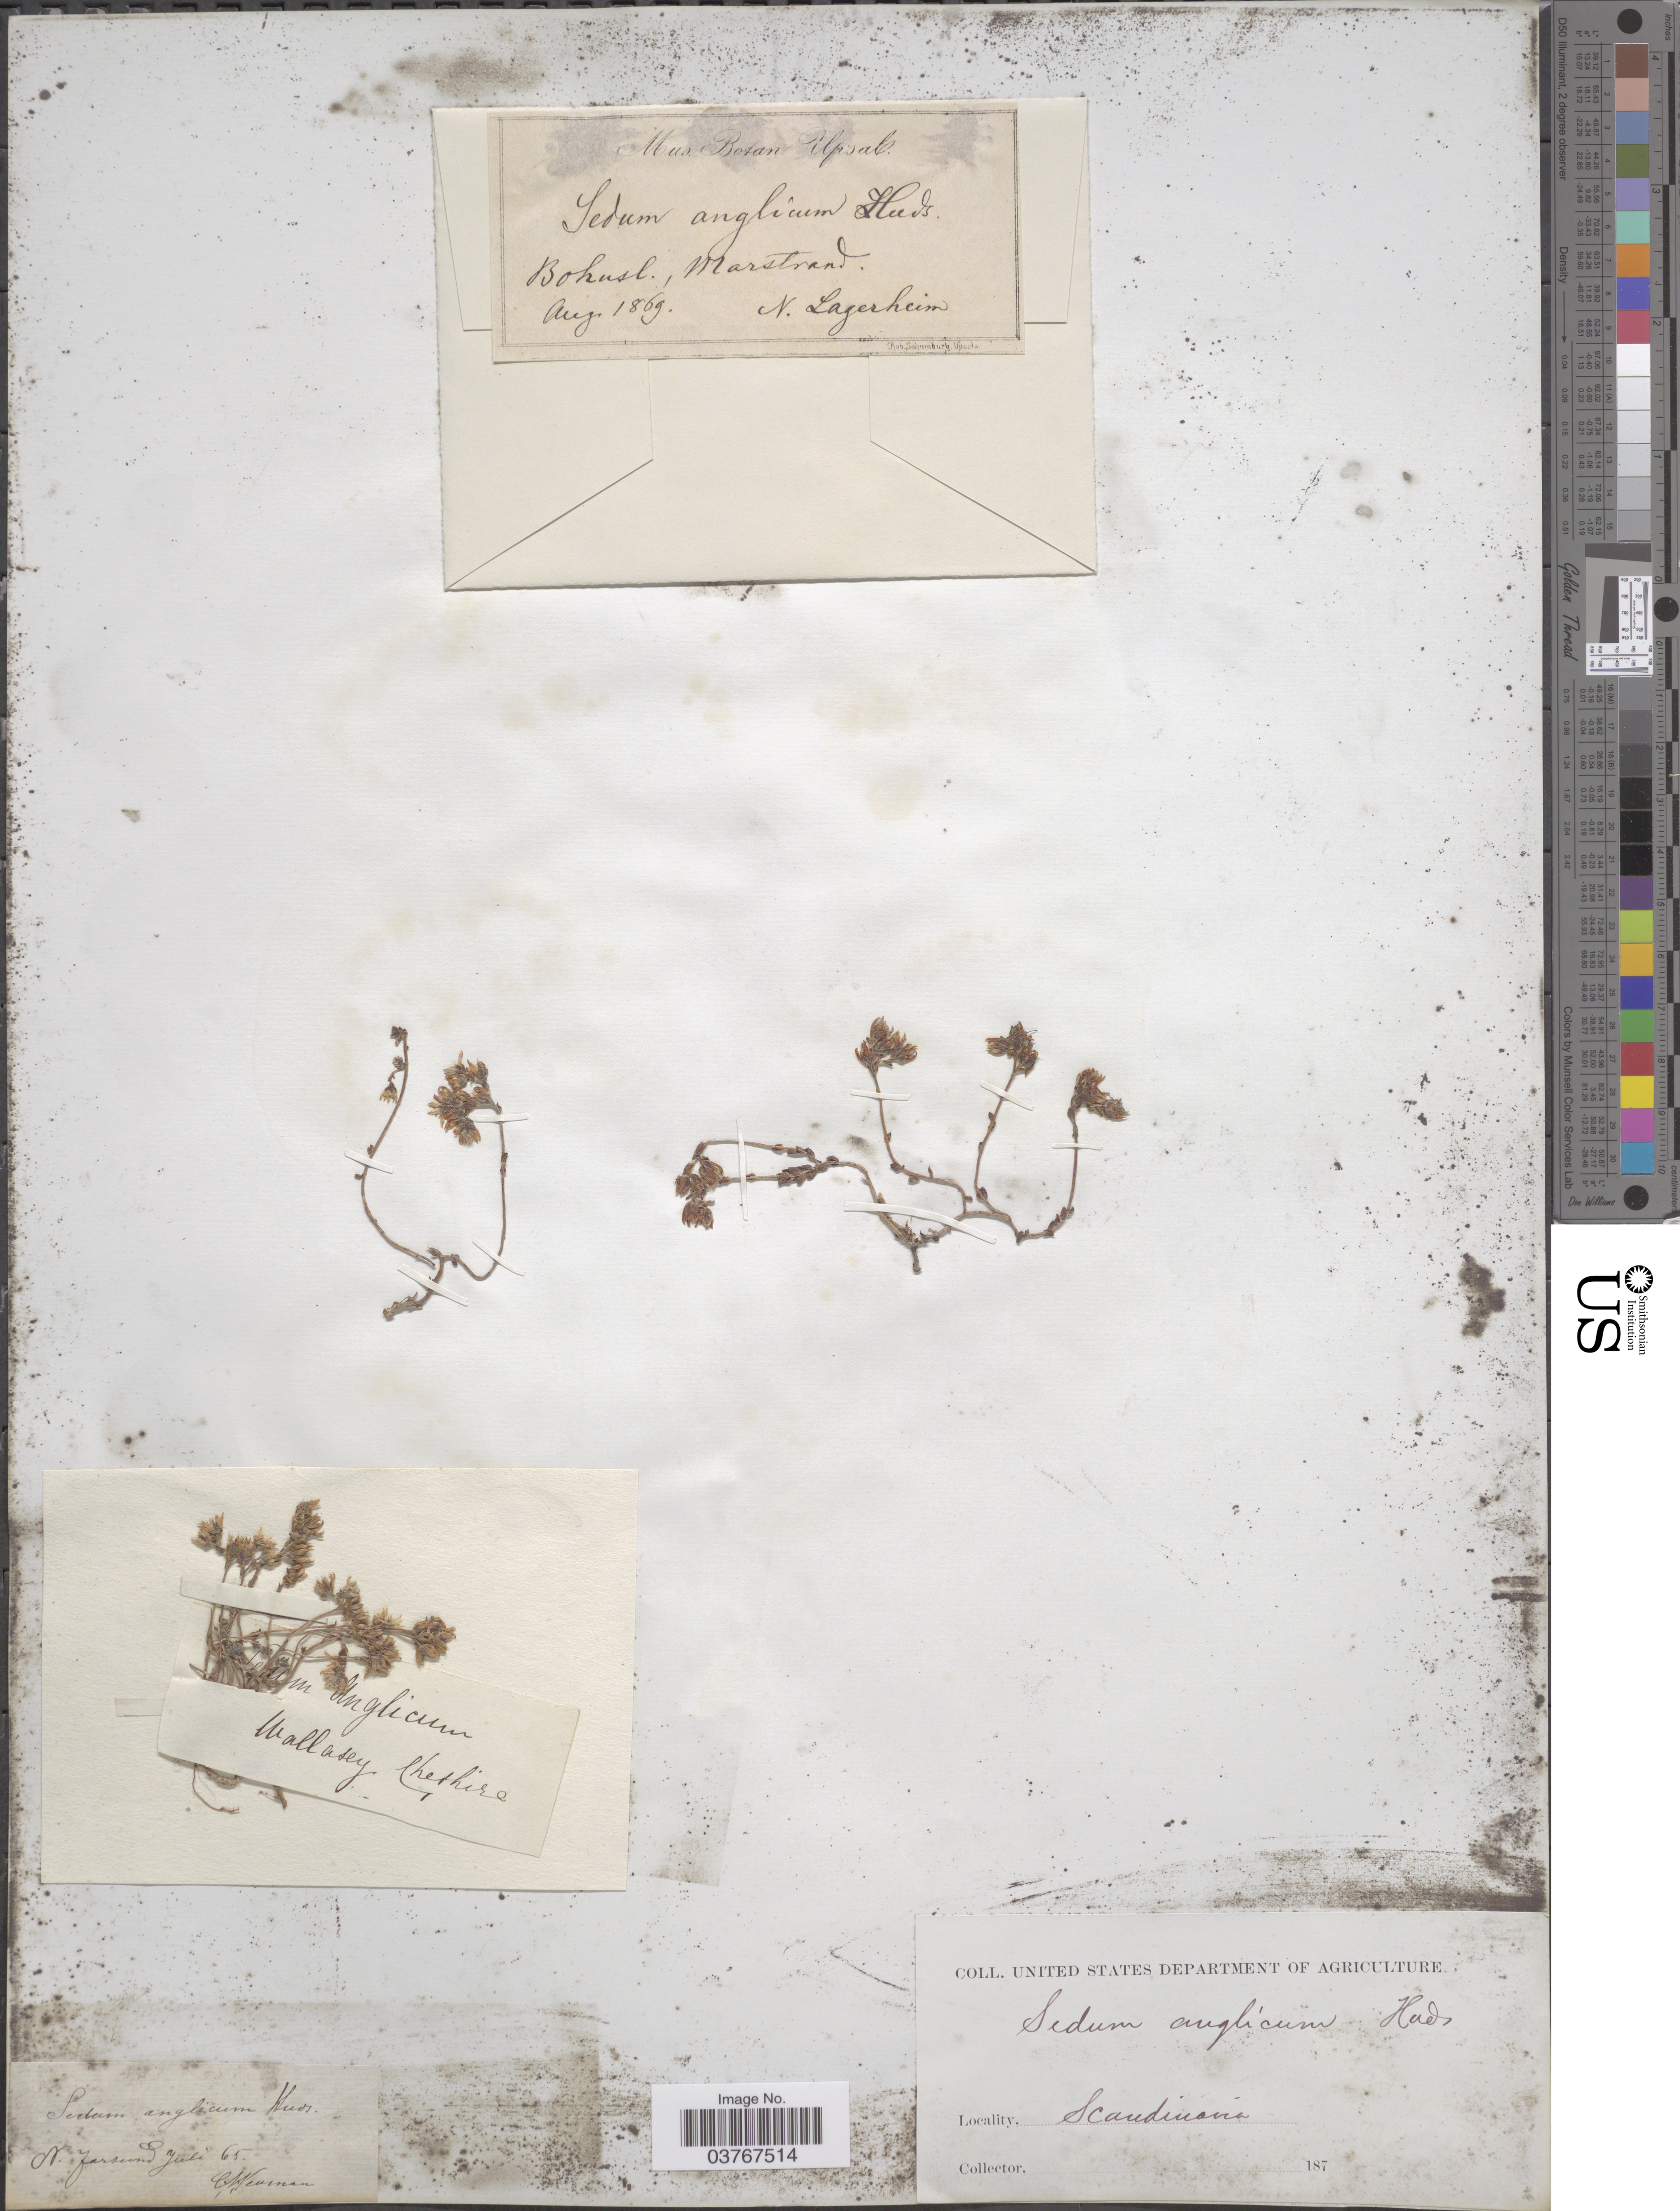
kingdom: Plantae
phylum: Tracheophyta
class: Magnoliopsida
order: Saxifragales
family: Crassulaceae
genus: Sedum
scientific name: Sedum anglicum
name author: Huds.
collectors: G. Lagerheim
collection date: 1869-08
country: Sweden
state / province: Västra Götaland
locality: Bohusl., Marstrand.